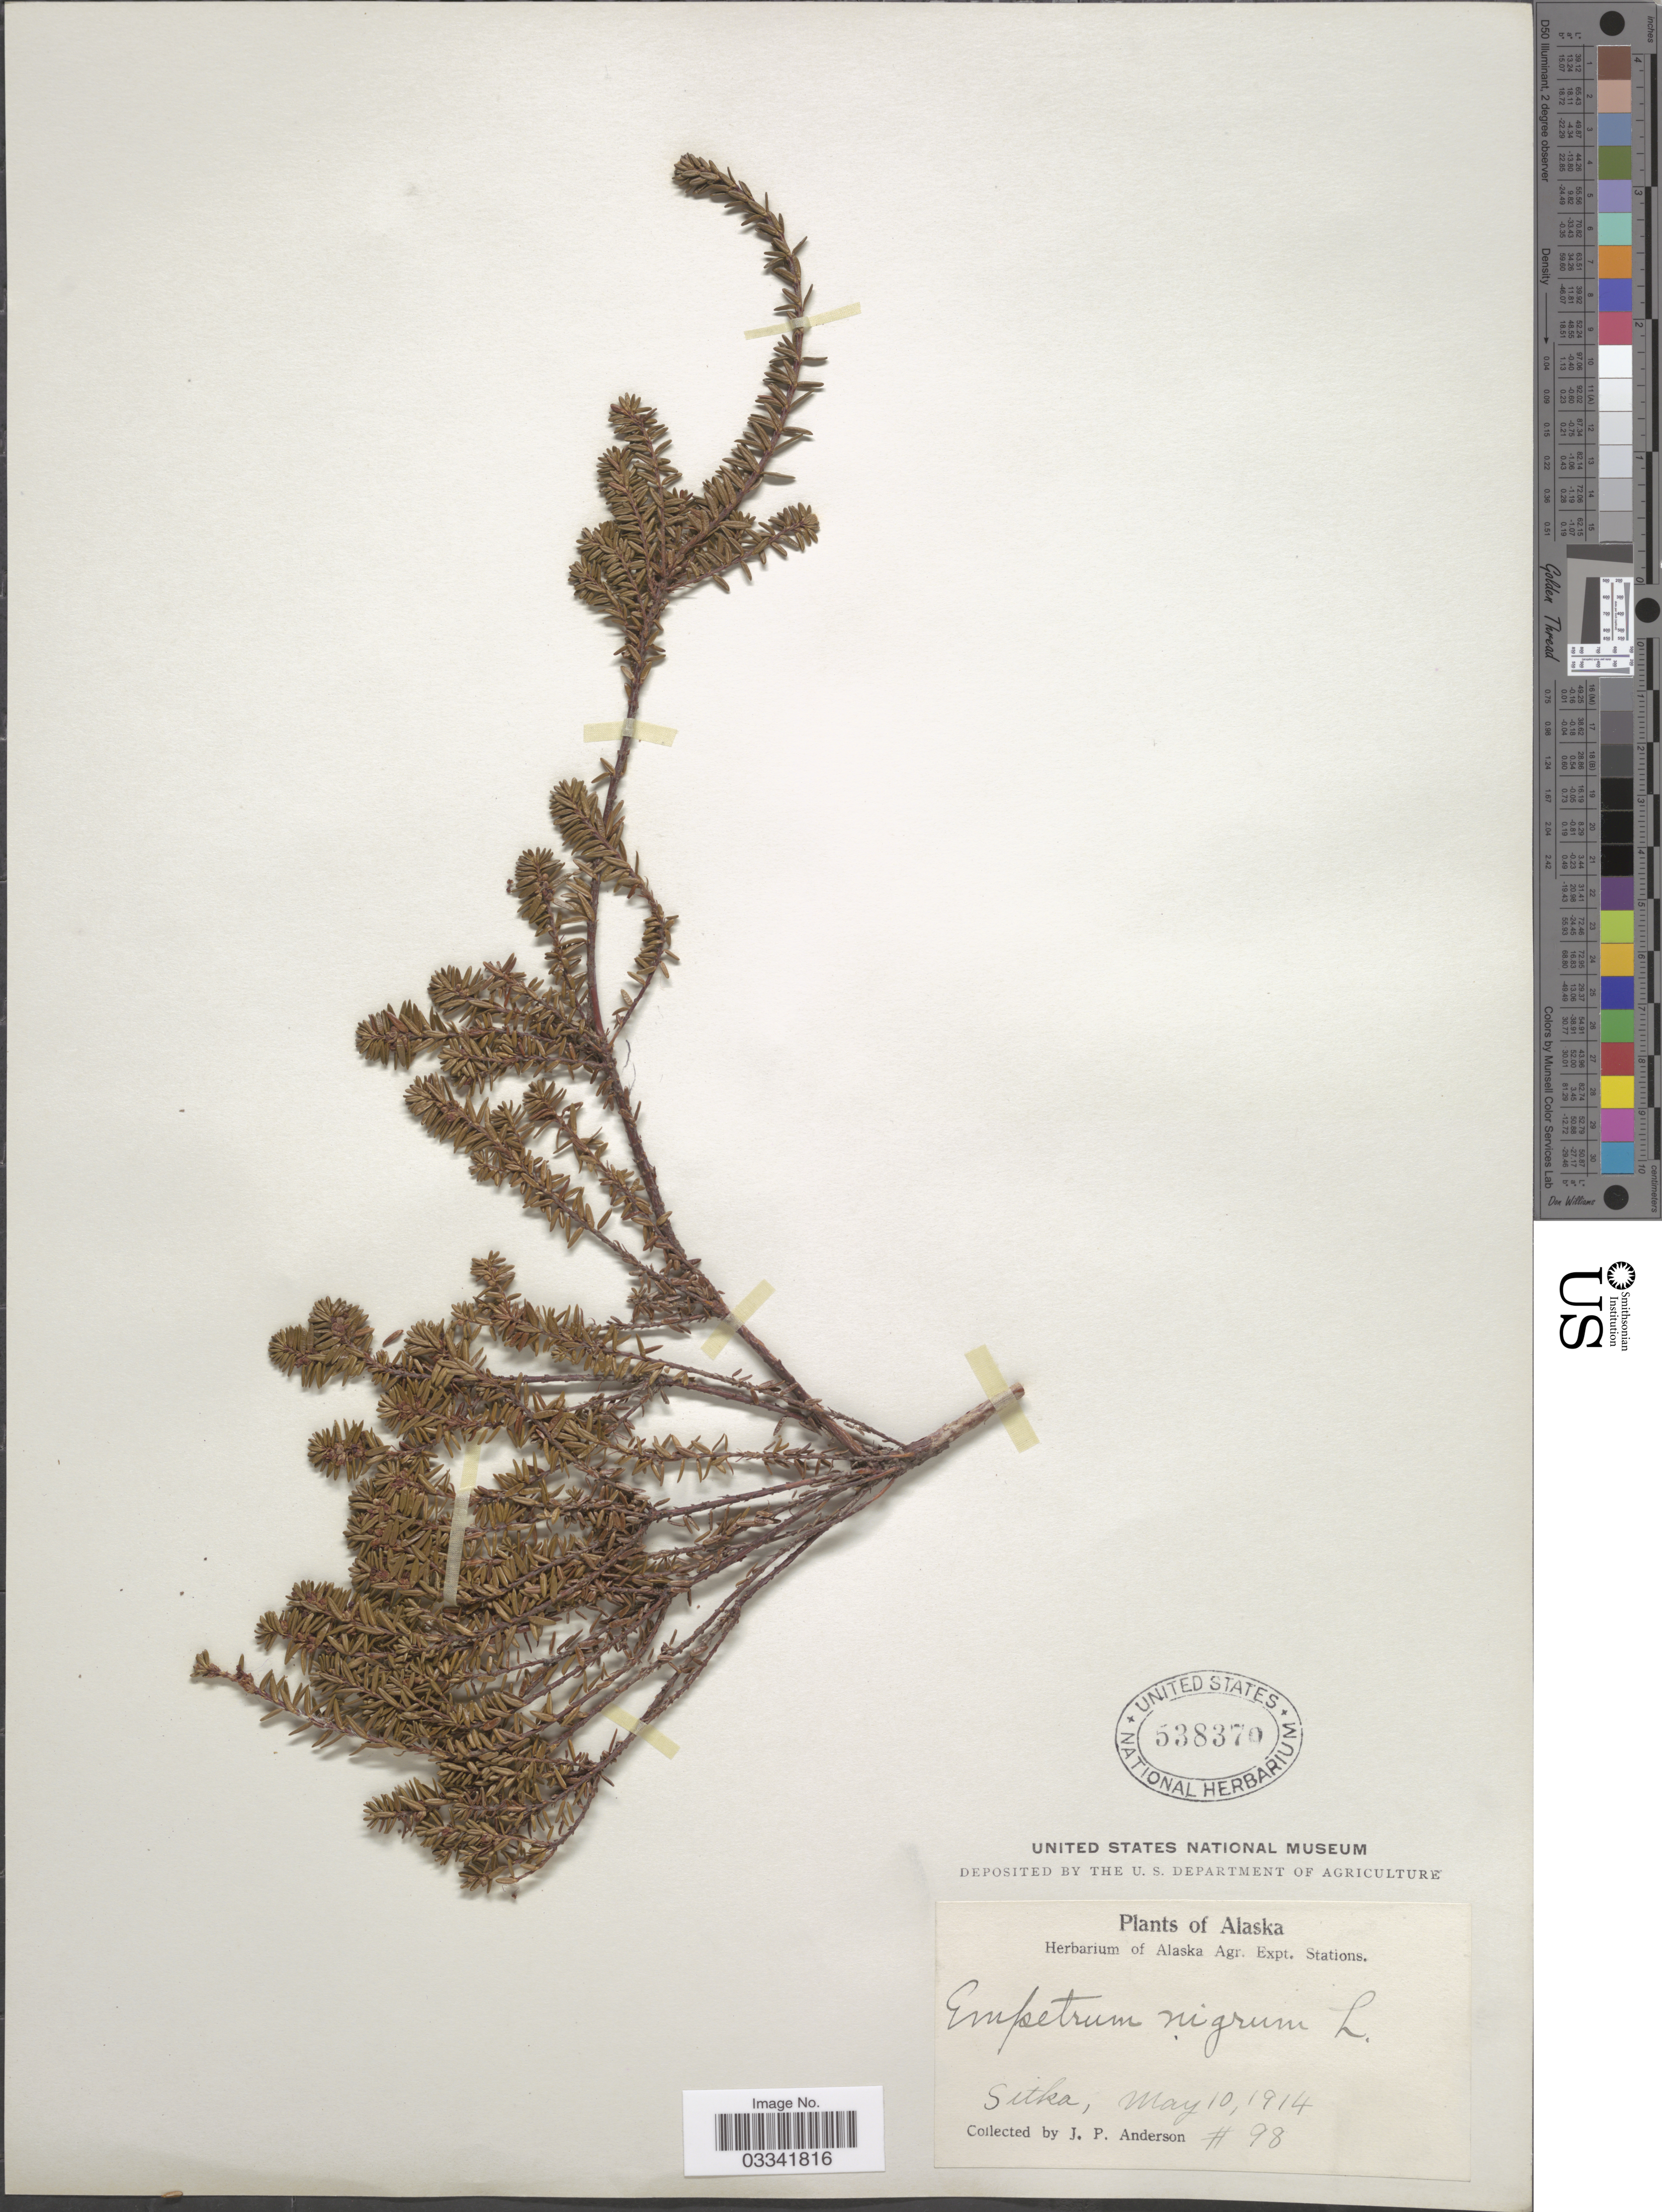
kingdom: Plantae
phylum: Tracheophyta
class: Magnoliopsida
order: Ericales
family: Ericaceae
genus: Empetrum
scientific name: Empetrum nigrum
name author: L.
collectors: J. P. Anderson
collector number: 98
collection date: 1914-05-10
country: United States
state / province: Alaska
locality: Sitka.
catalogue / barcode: US 538370